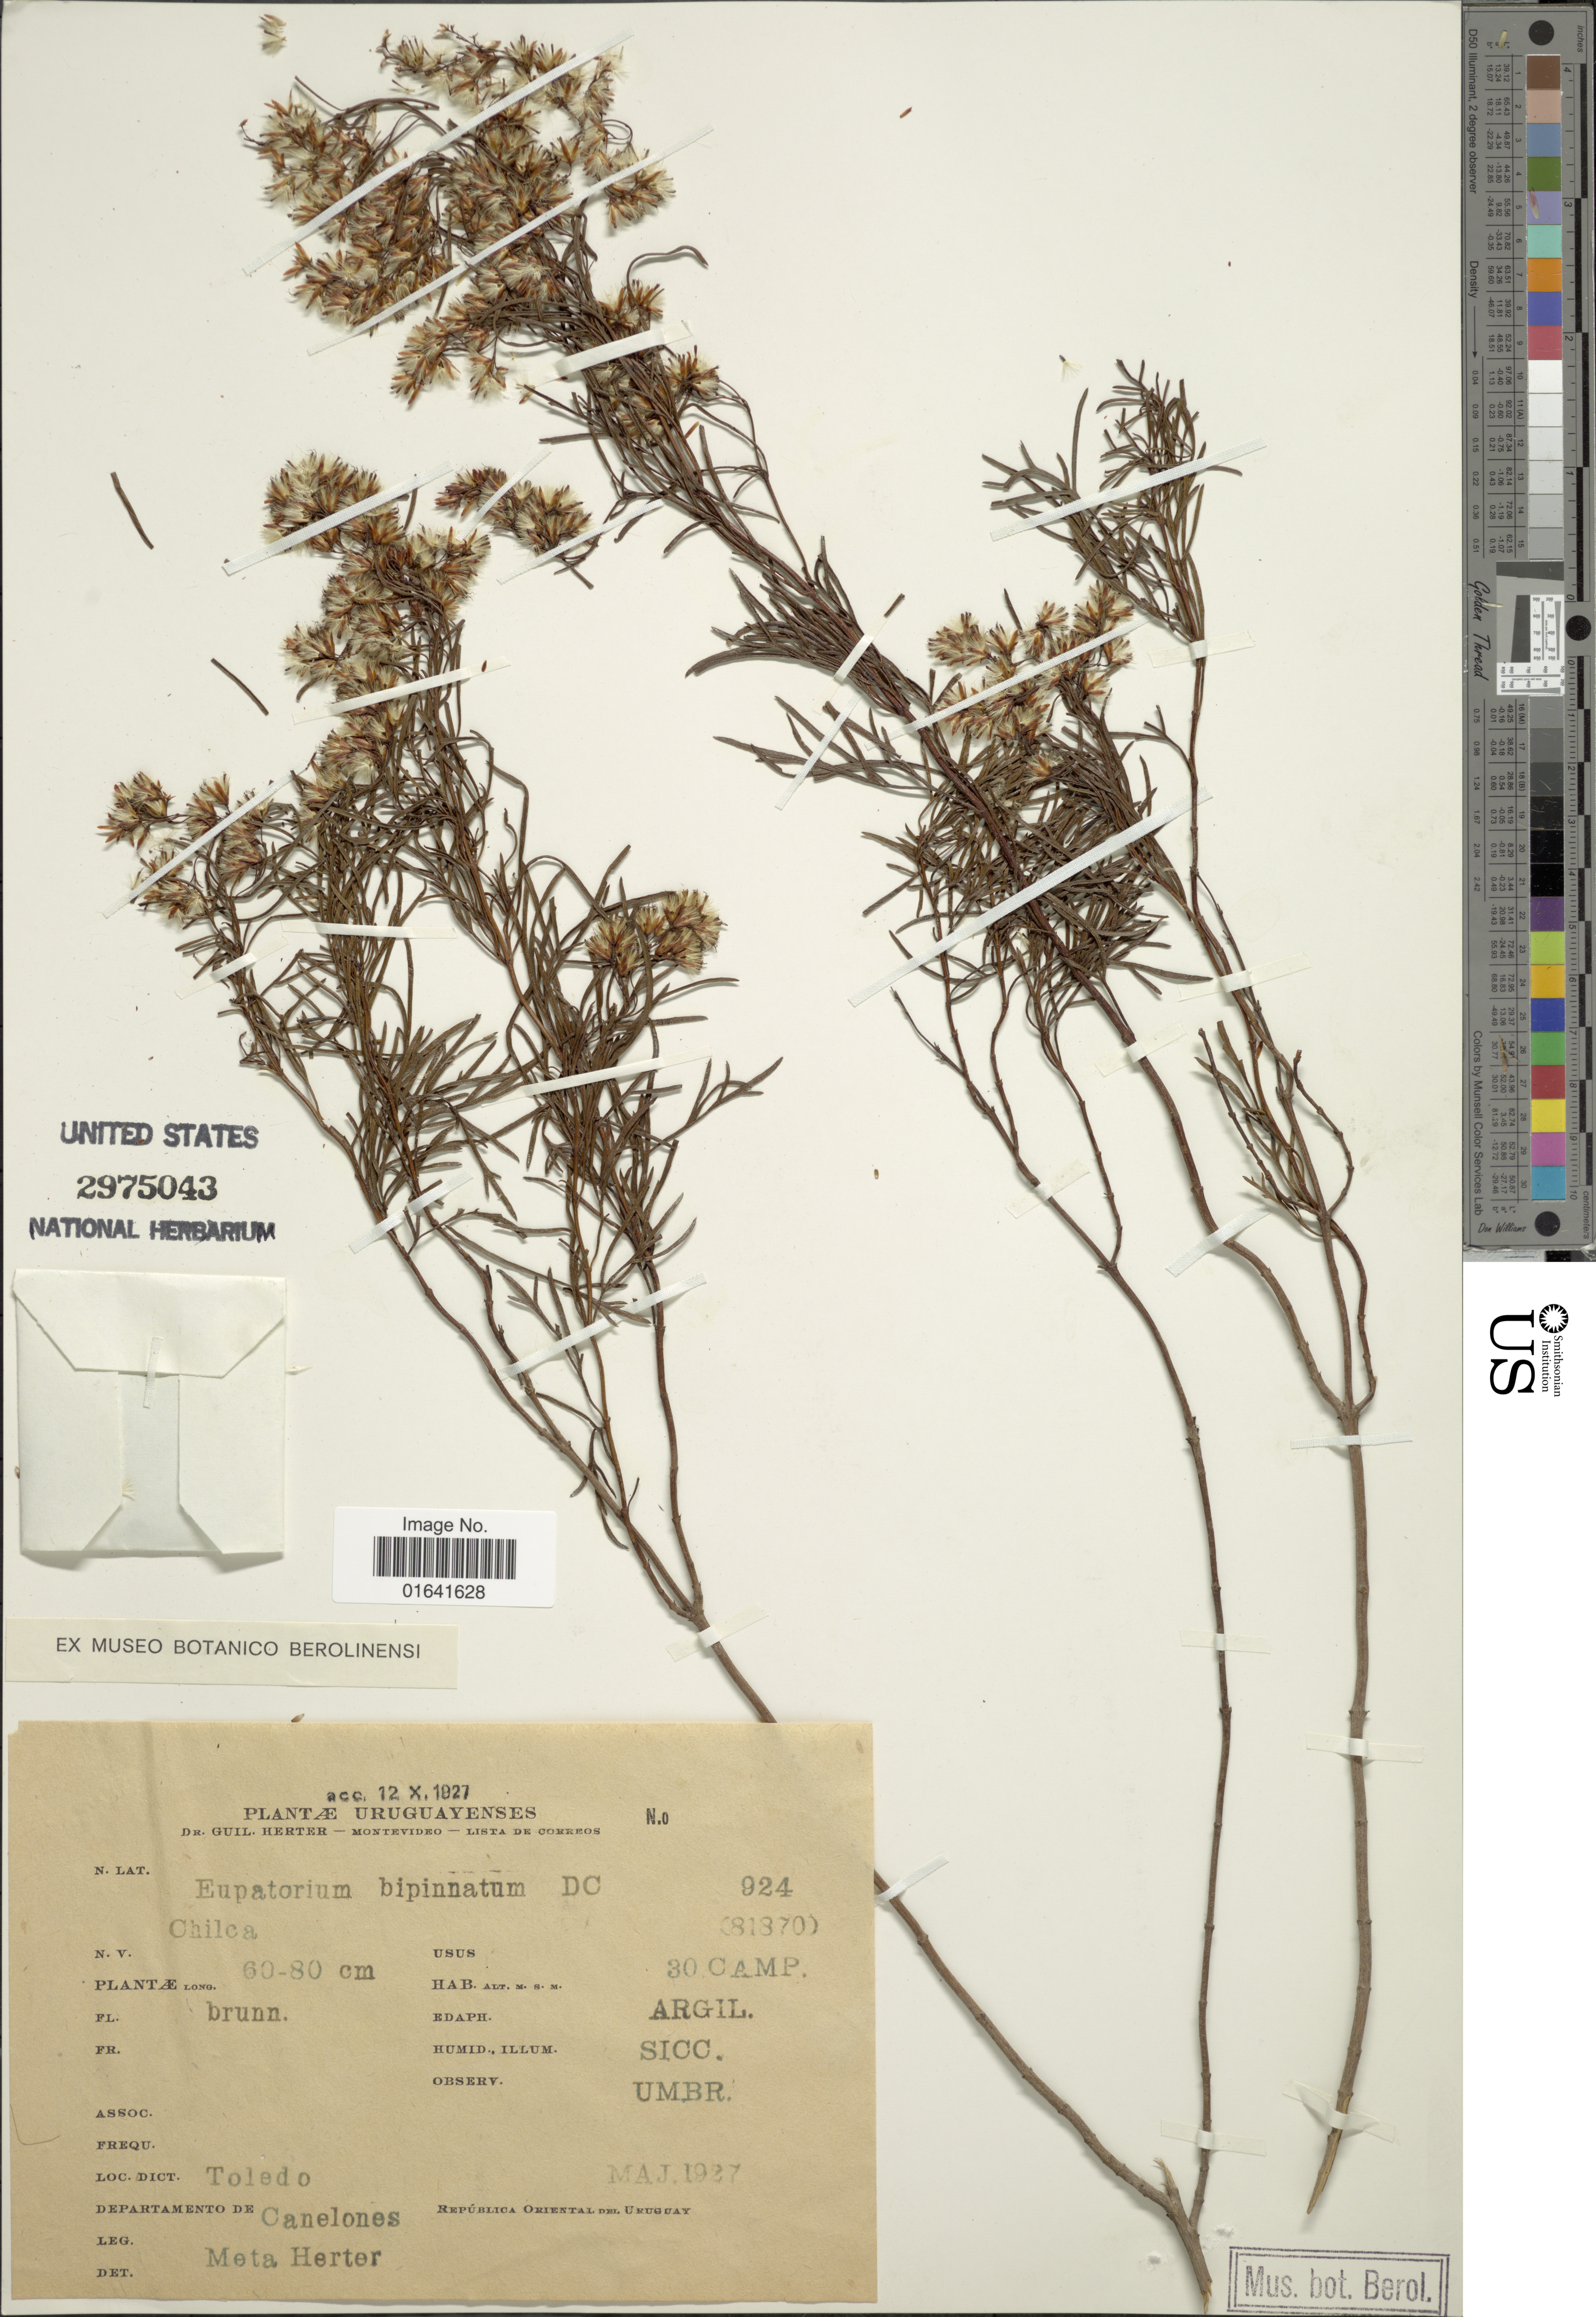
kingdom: Plantae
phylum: Tracheophyta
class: Magnoliopsida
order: Asterales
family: Asteraceae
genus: Acanthostyles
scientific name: Acanthostyles buniifolius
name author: (Hook. & Arn.) R.M. King & H. Rob.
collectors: W. G. Herter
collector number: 924*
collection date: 1927-05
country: Uruguay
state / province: Canelones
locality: Toledo, Departamento de Canelones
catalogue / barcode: US 2975043